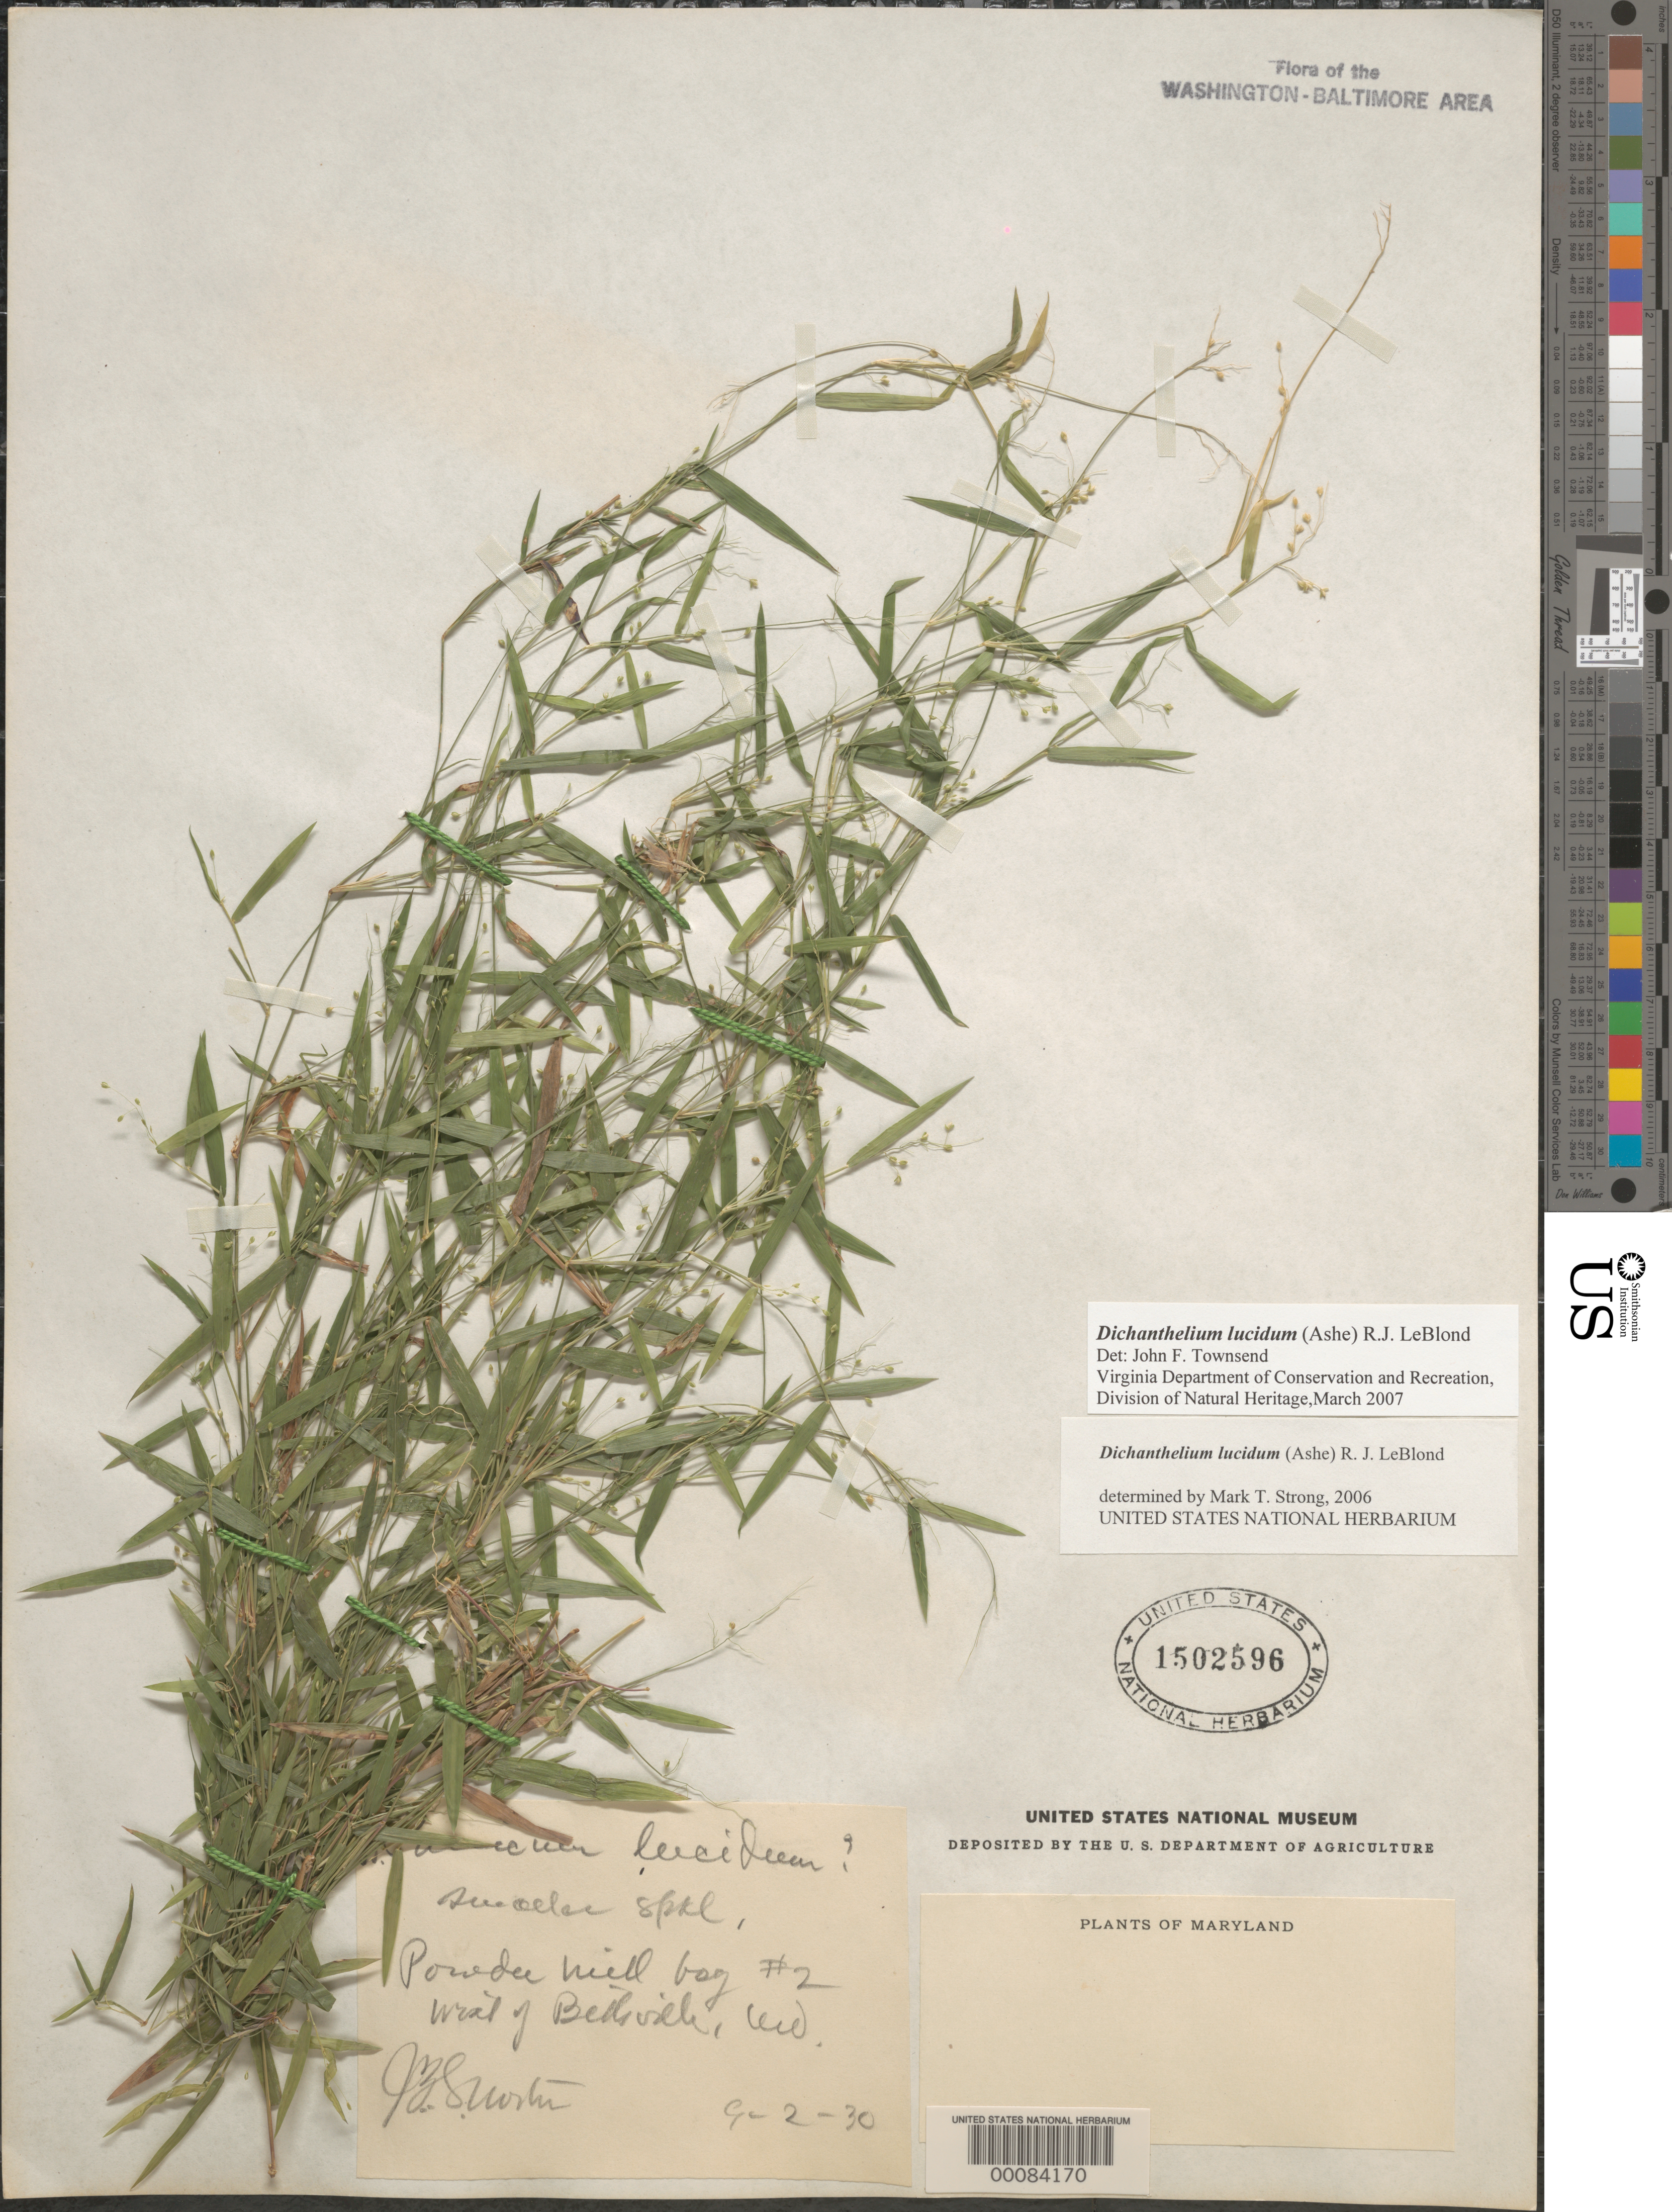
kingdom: Plantae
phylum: Tracheophyta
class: Liliopsida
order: Poales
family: Poaceae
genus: Dichanthelium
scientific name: Dichanthelium dichotomum var. dichotomum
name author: (L.) Gould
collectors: J. B. S. Morton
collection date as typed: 02 Sep 1930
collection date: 1930-09-02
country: United States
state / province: Maryland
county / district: Prince George's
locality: West of Beltsville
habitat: Bog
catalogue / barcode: US 1502596